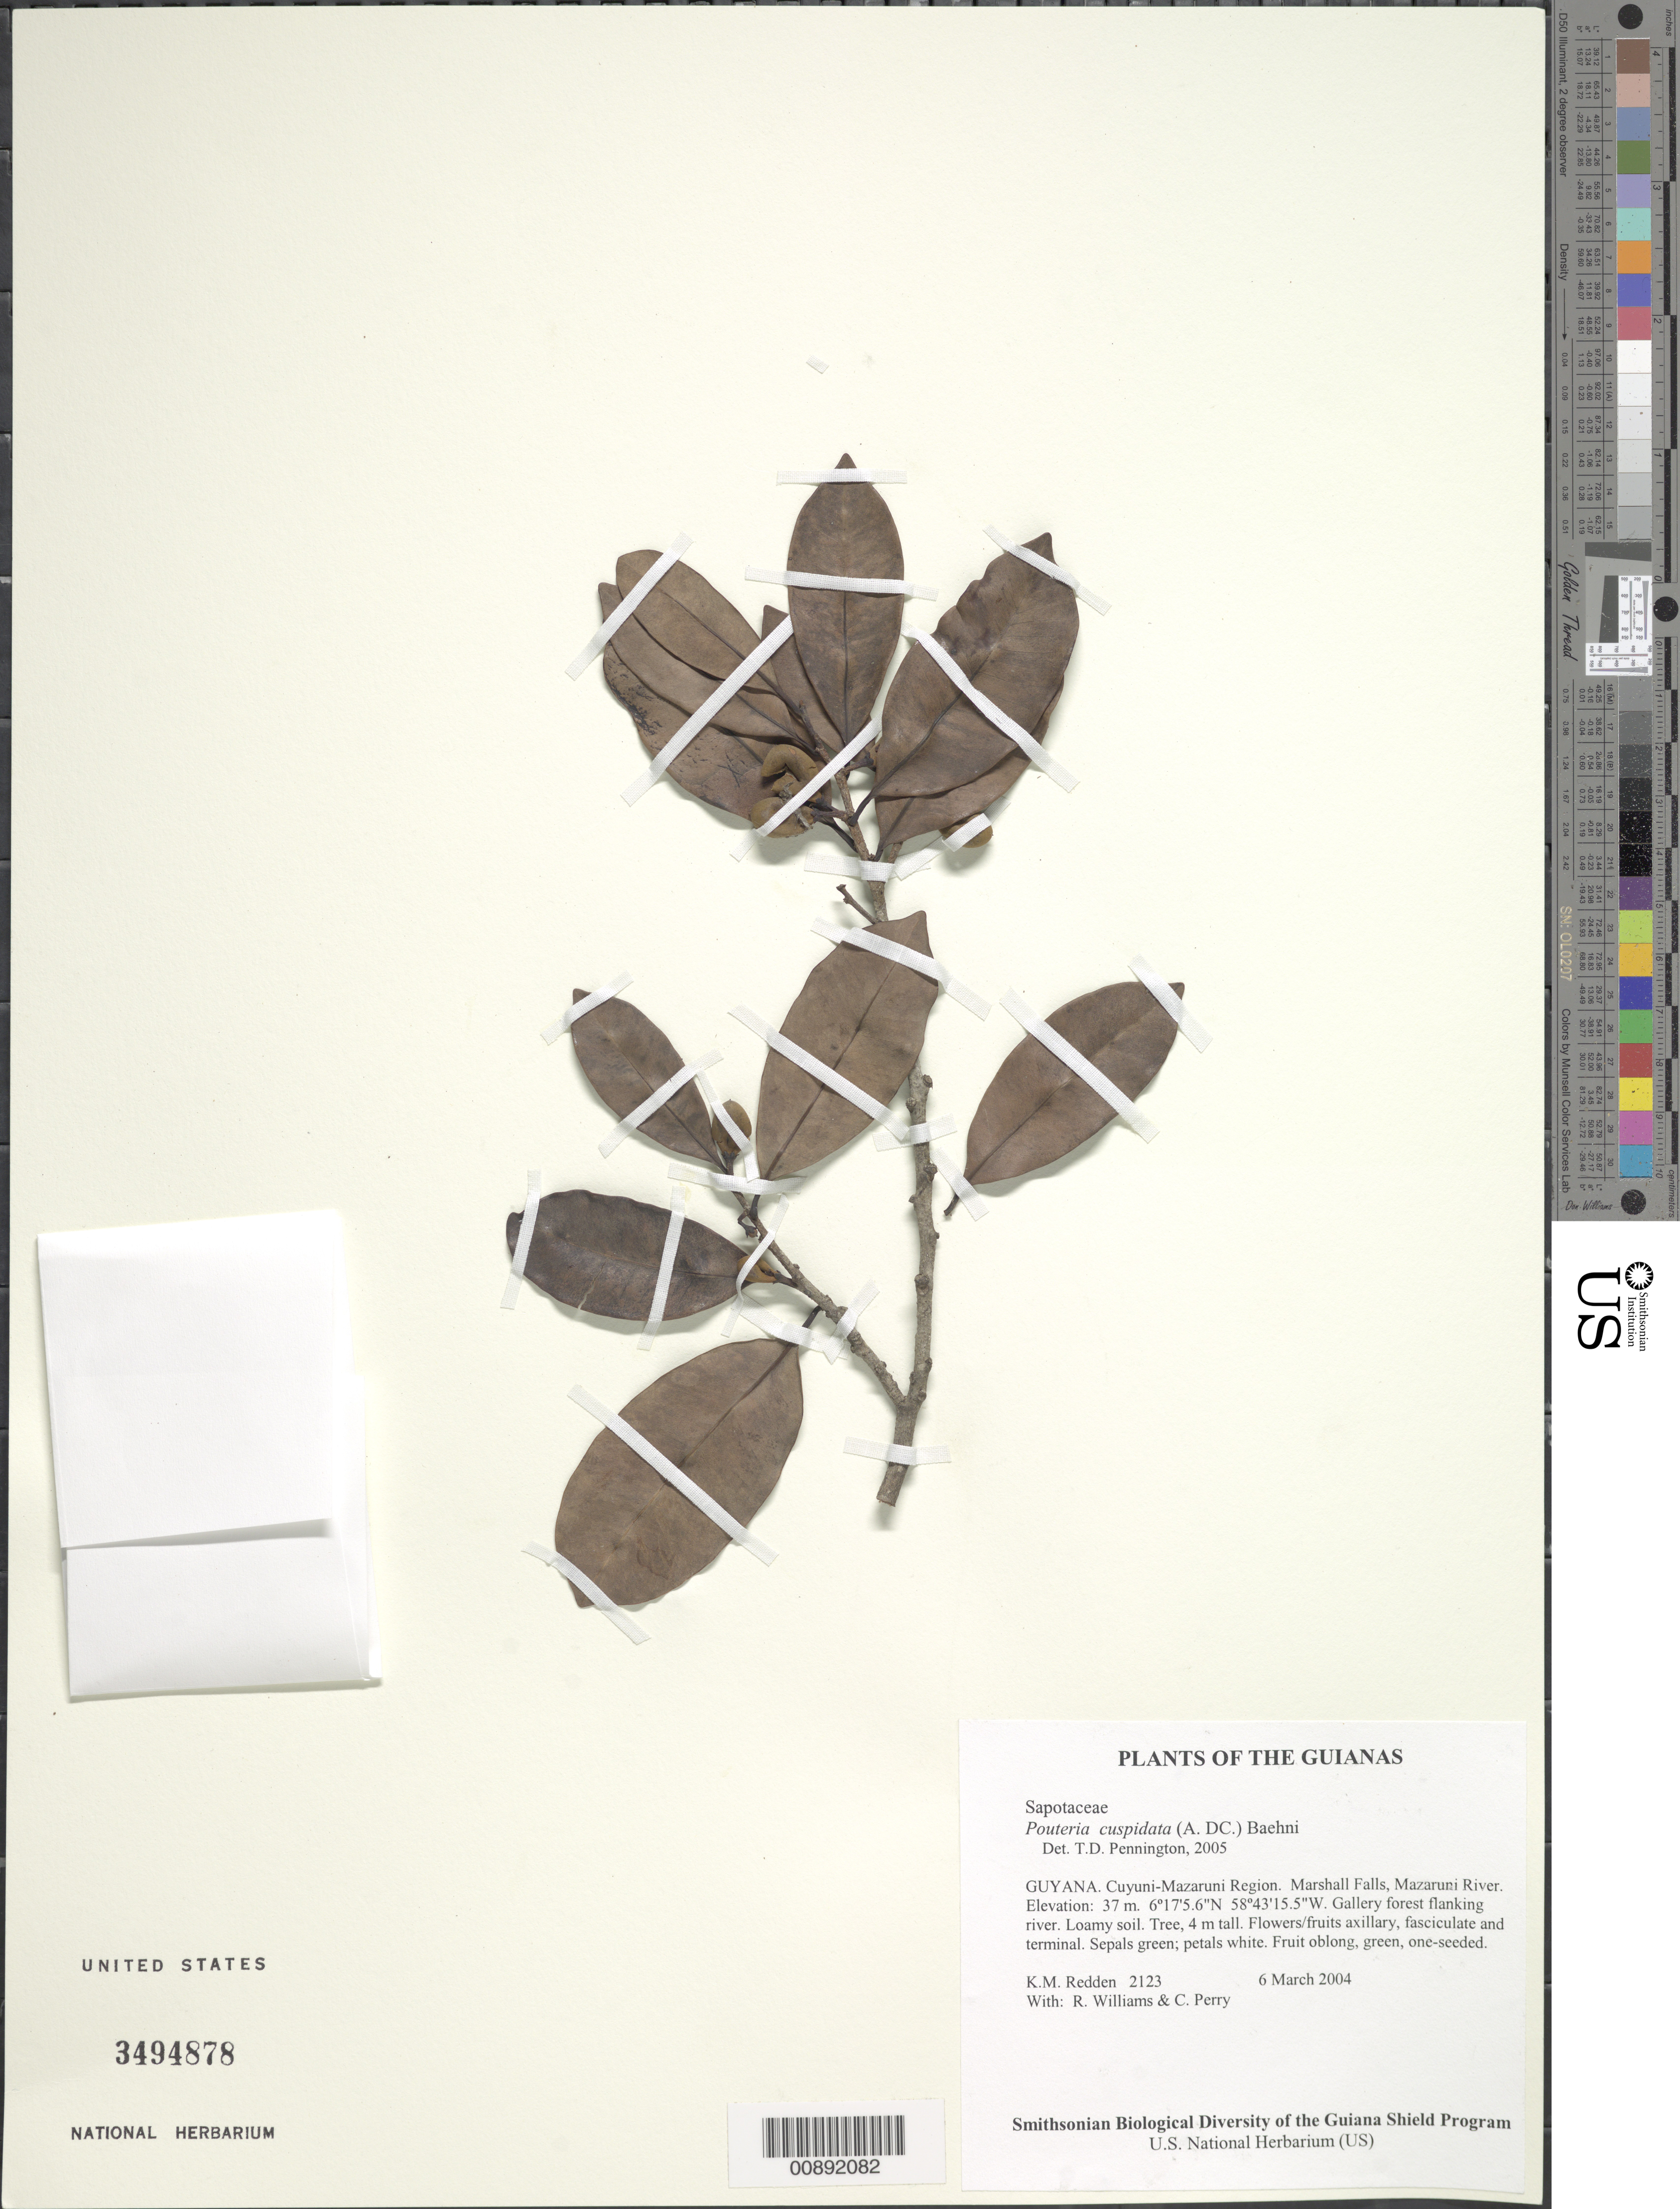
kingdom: Plantae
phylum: Tracheophyta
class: Magnoliopsida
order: Ericales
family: Sapotaceae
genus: Pouteria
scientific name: Pouteria cuspidata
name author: (A. DC.) Baehni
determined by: Pennington, T. D., (K)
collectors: K. M. Redden, R. Williams & C. Perry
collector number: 2123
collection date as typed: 6 March 2004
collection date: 2004-03-06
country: Guyana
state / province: Cuyuni-Mazaruni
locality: Marshall Falls, Mazaruni River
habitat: Gallery forest flanking river. Loamy soil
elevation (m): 37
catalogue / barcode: US 3494878